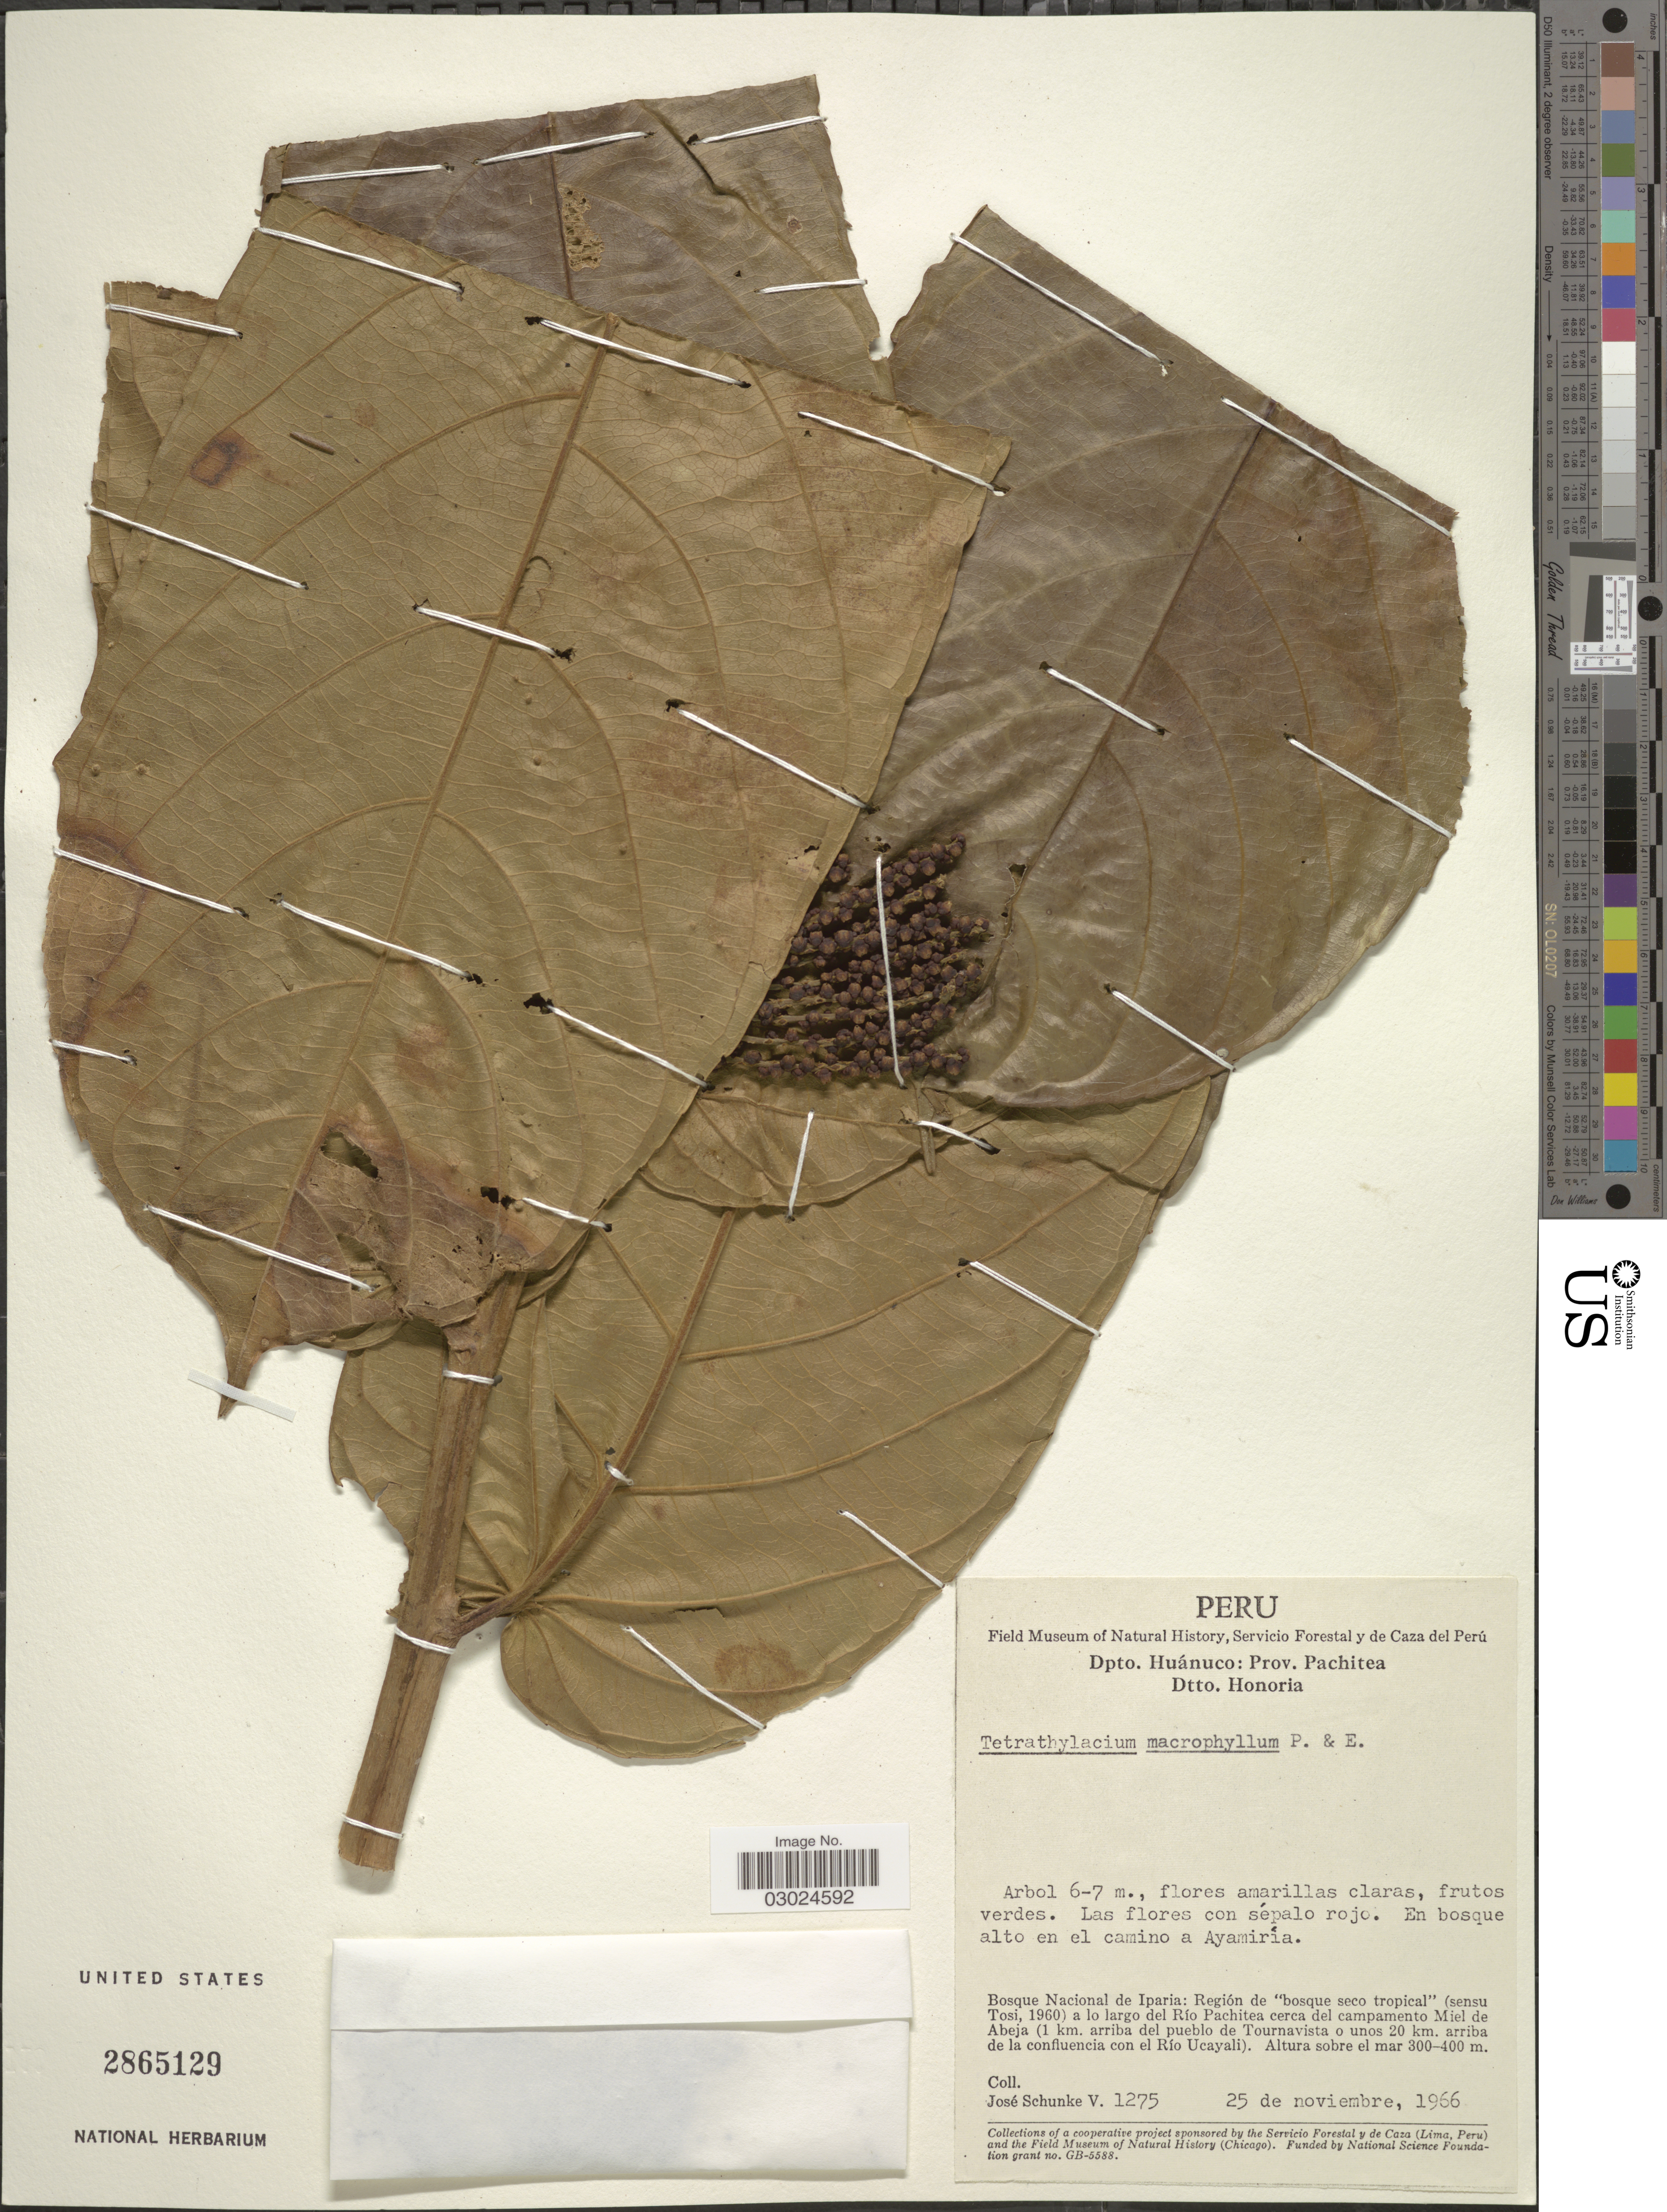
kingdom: Plantae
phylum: Tracheophyta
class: Magnoliopsida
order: Malpighiales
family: Salicaceae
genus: Tetrathylacium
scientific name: Tetrathylacium macrophyllum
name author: Poepp.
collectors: J. Schunke Vigo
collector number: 1275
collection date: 1966-11-25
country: Peru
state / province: Huánuco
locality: Dpto. Huánuco: Prov. Pachitea. Dtto. Honoria. En bosque alto en el camino a Ayamiría. Bosque Nacional de Iparia: Región de "bosque seco tropical" a lo largo del Río Pachitea cerca del campamento Miel de Abeja (1 km. arriba del pueblo de Tournavista o unos 20 km. arriba de la confluencia con el Río Ucayali).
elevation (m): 300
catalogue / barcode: US 2865129